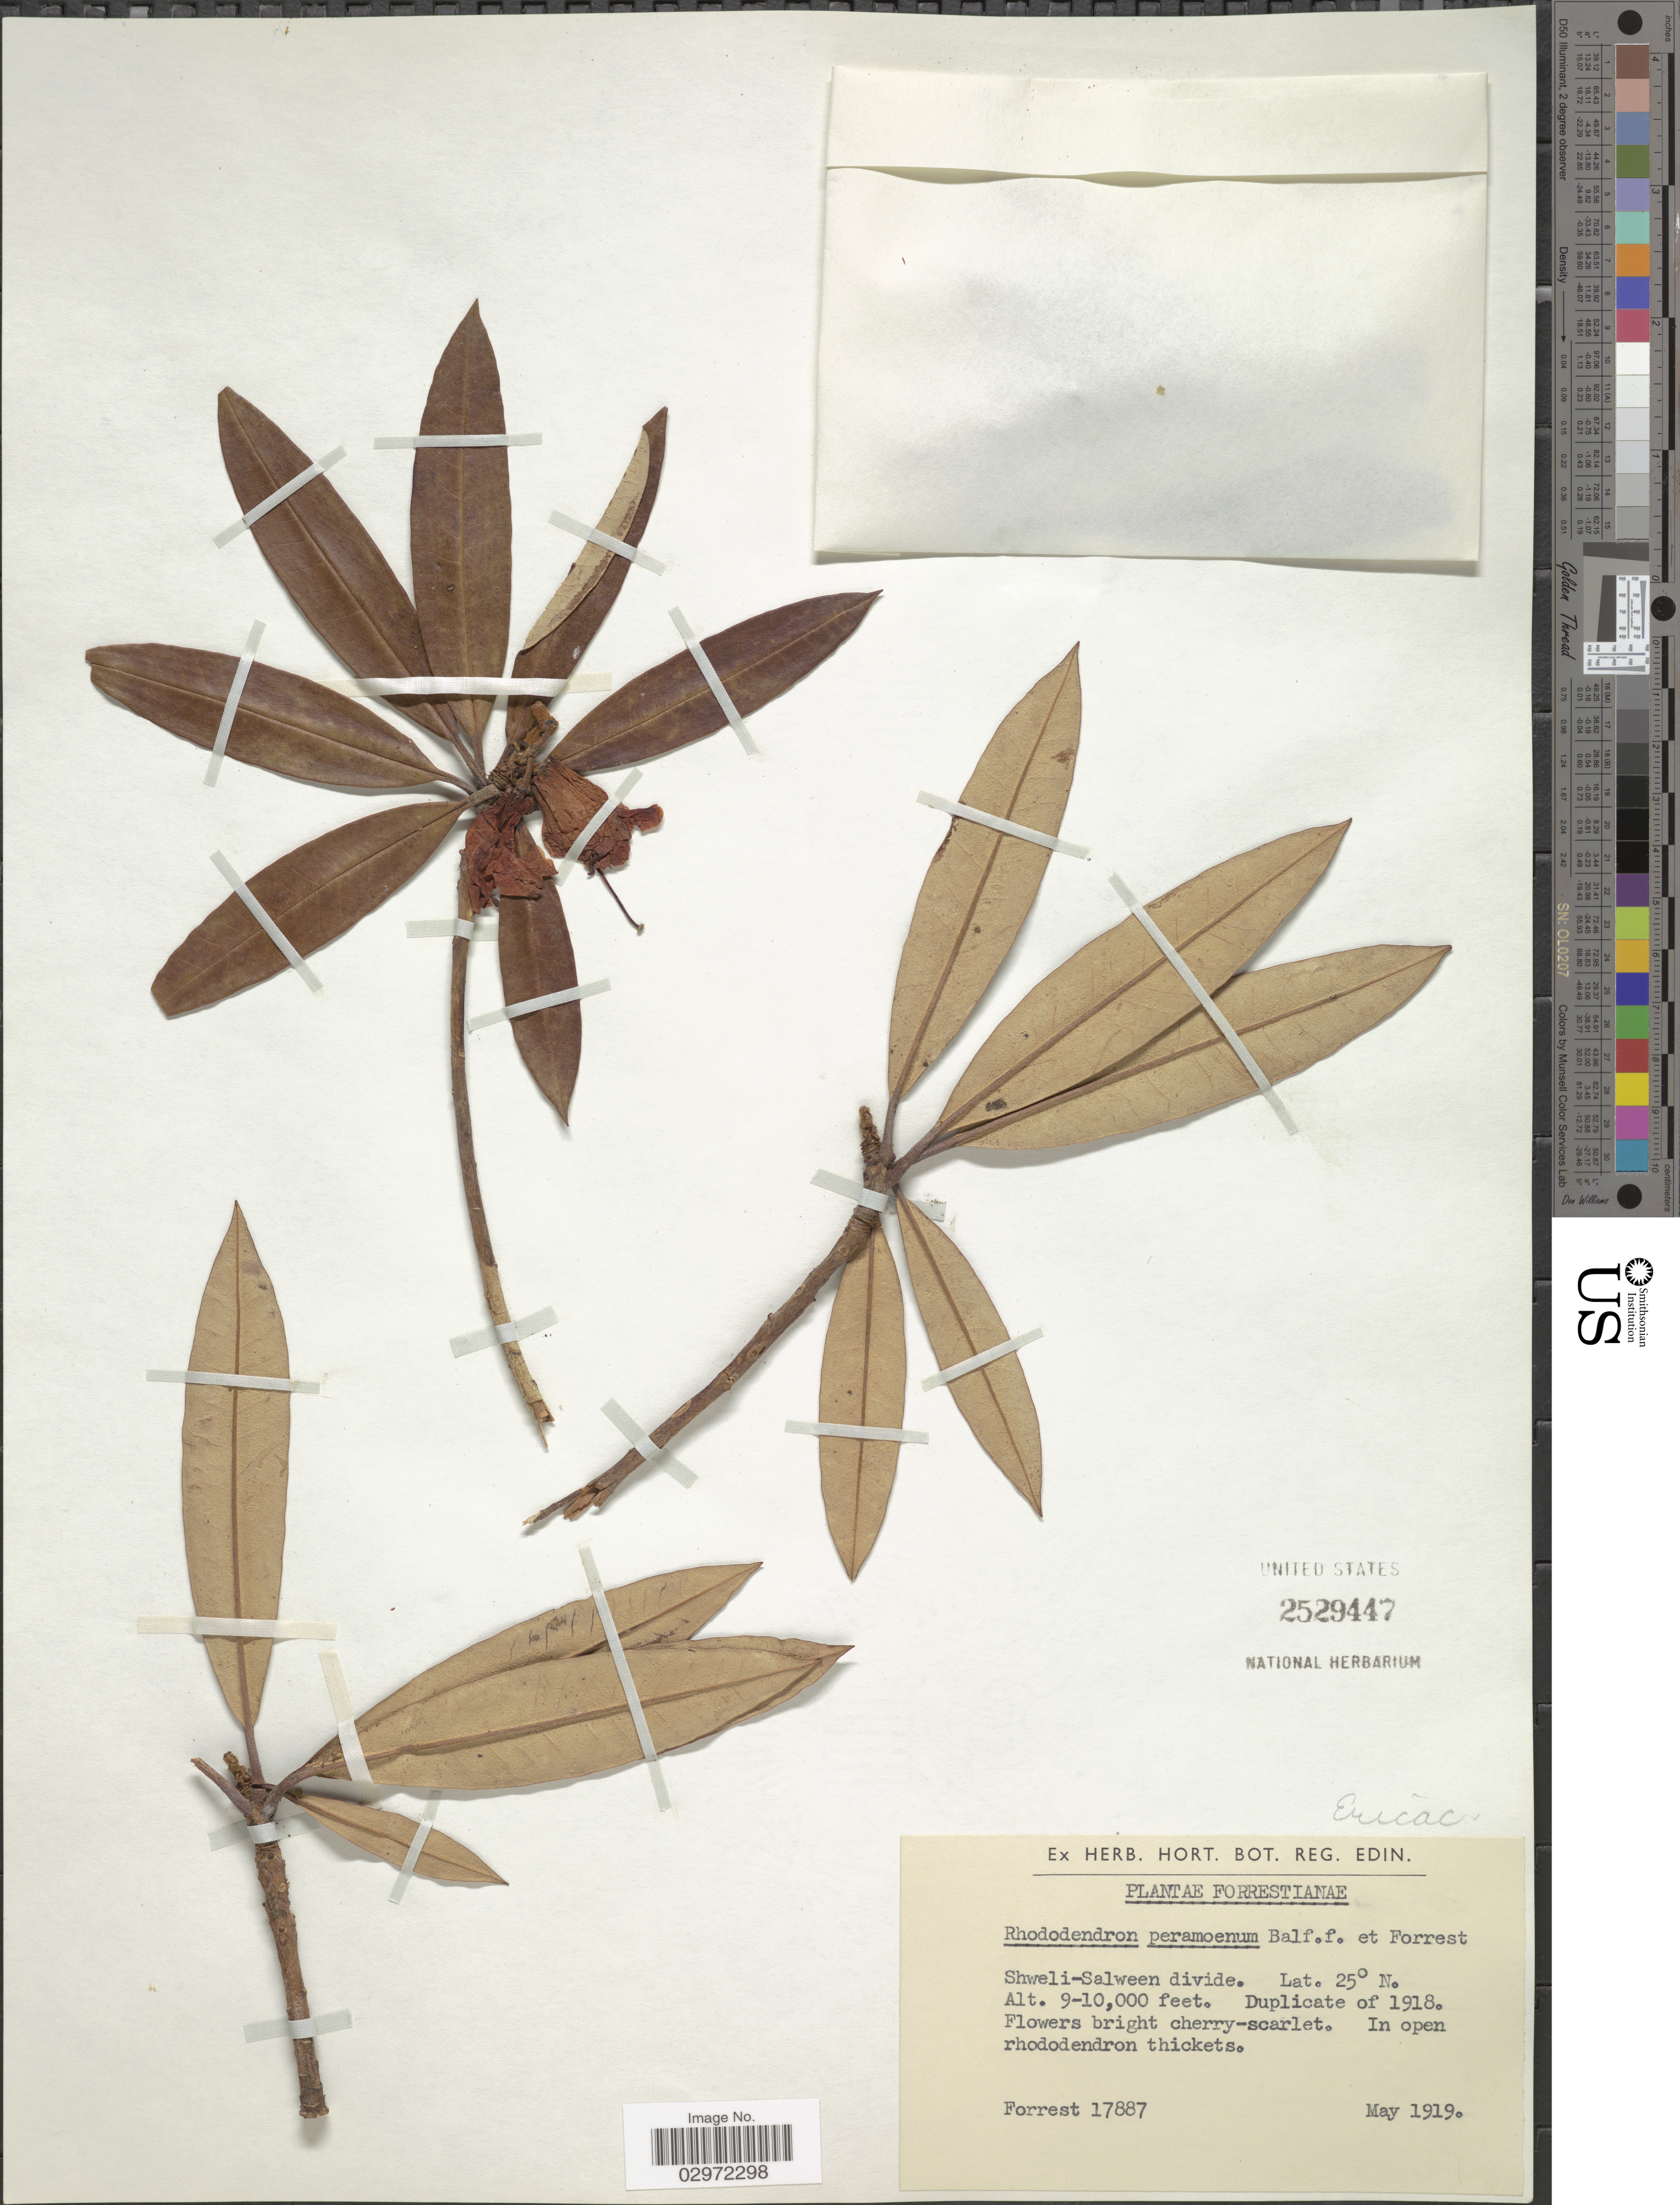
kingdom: Plantae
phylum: Tracheophyta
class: Magnoliopsida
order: Ericales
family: Ericaceae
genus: Rhododendron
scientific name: Rhododendron peramoenum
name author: Balf. f. & Forrest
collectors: -. Forrest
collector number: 17887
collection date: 1919-05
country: China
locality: Shweli-Salween divide.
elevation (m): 2743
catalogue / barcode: US 2529447